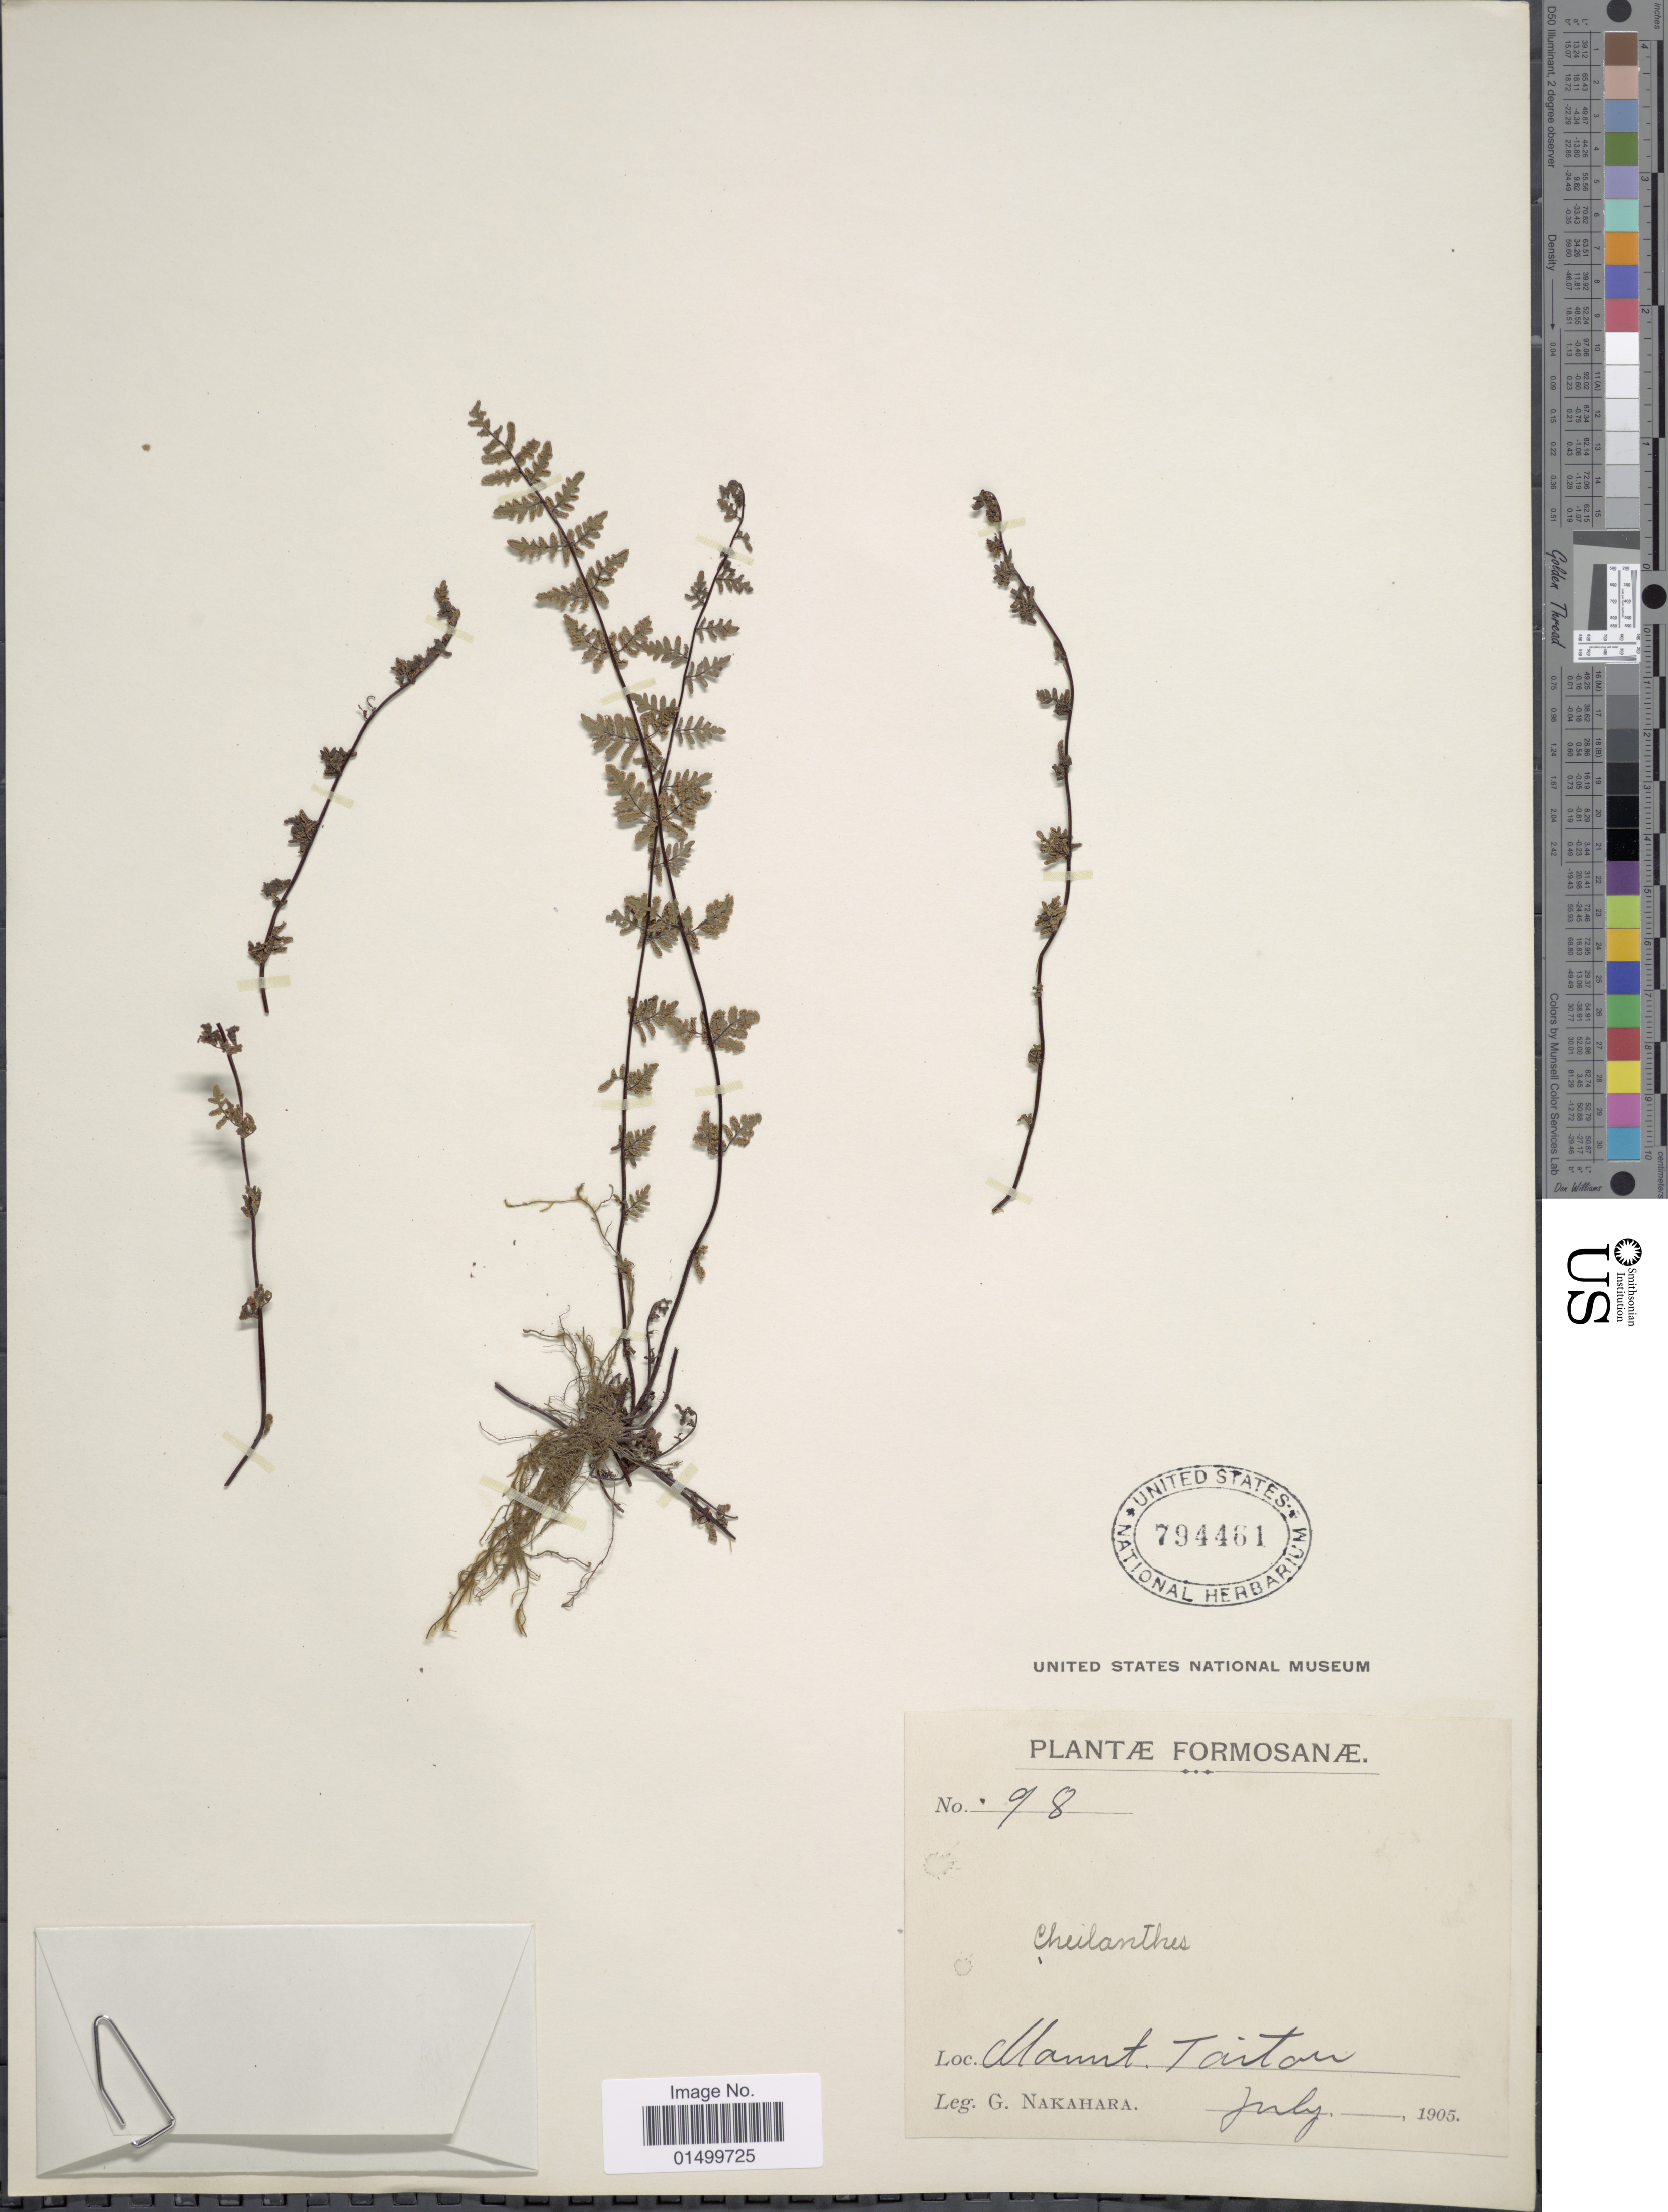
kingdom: Plantae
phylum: Tracheophyta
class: Polypodiopsida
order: Polypodiales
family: Pteridaceae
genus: Cheilanthes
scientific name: Cheilanthes sp.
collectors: G. Nakahara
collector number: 98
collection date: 1905-07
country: Taiwan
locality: Formosan, Mount. Taitan [interpreted]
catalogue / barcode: US 794461